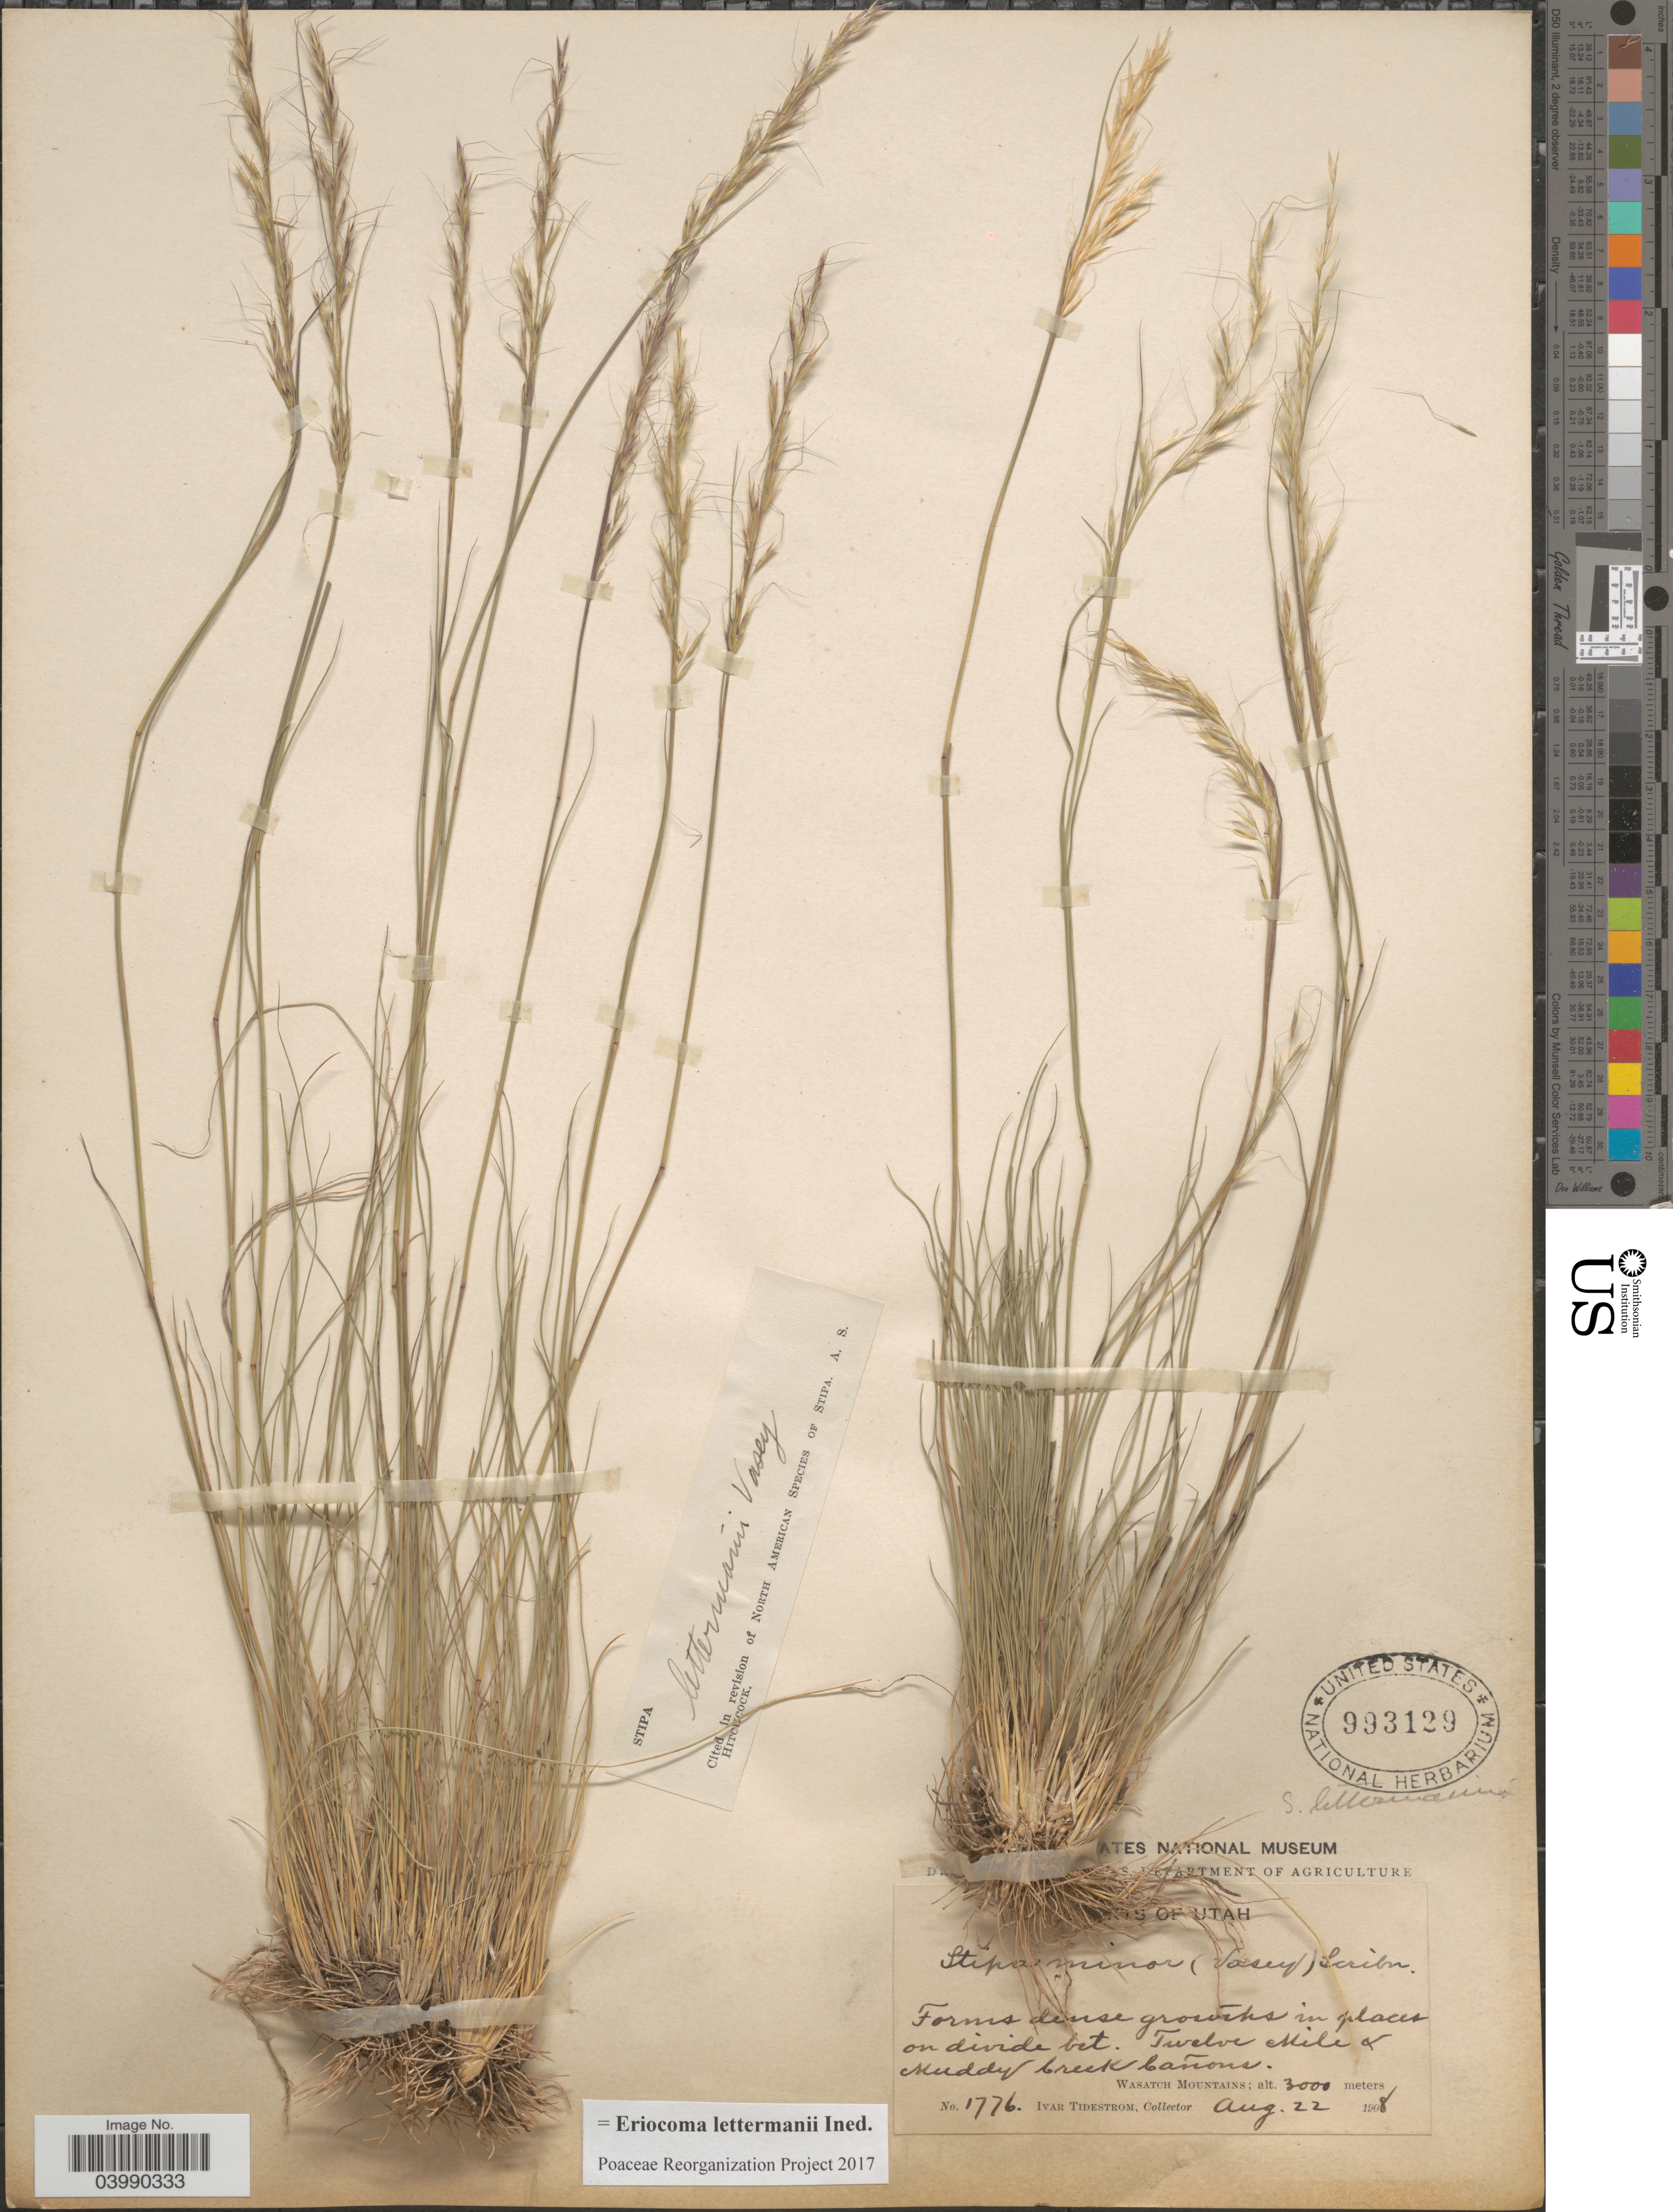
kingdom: Plantae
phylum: Tracheophyta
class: Liliopsida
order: Poales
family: Poaceae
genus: Eriocoma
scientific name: Eriocoma lettermanii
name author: (Vasey) Romasch.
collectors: I. F. Tidestrom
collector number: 1776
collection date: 1908-08-22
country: United States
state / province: Utah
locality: Forms dense growths in places on divide bet. Twelve Mile & Muddy Creek Cañons. Wasatch Mountains.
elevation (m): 3000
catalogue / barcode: US 993129